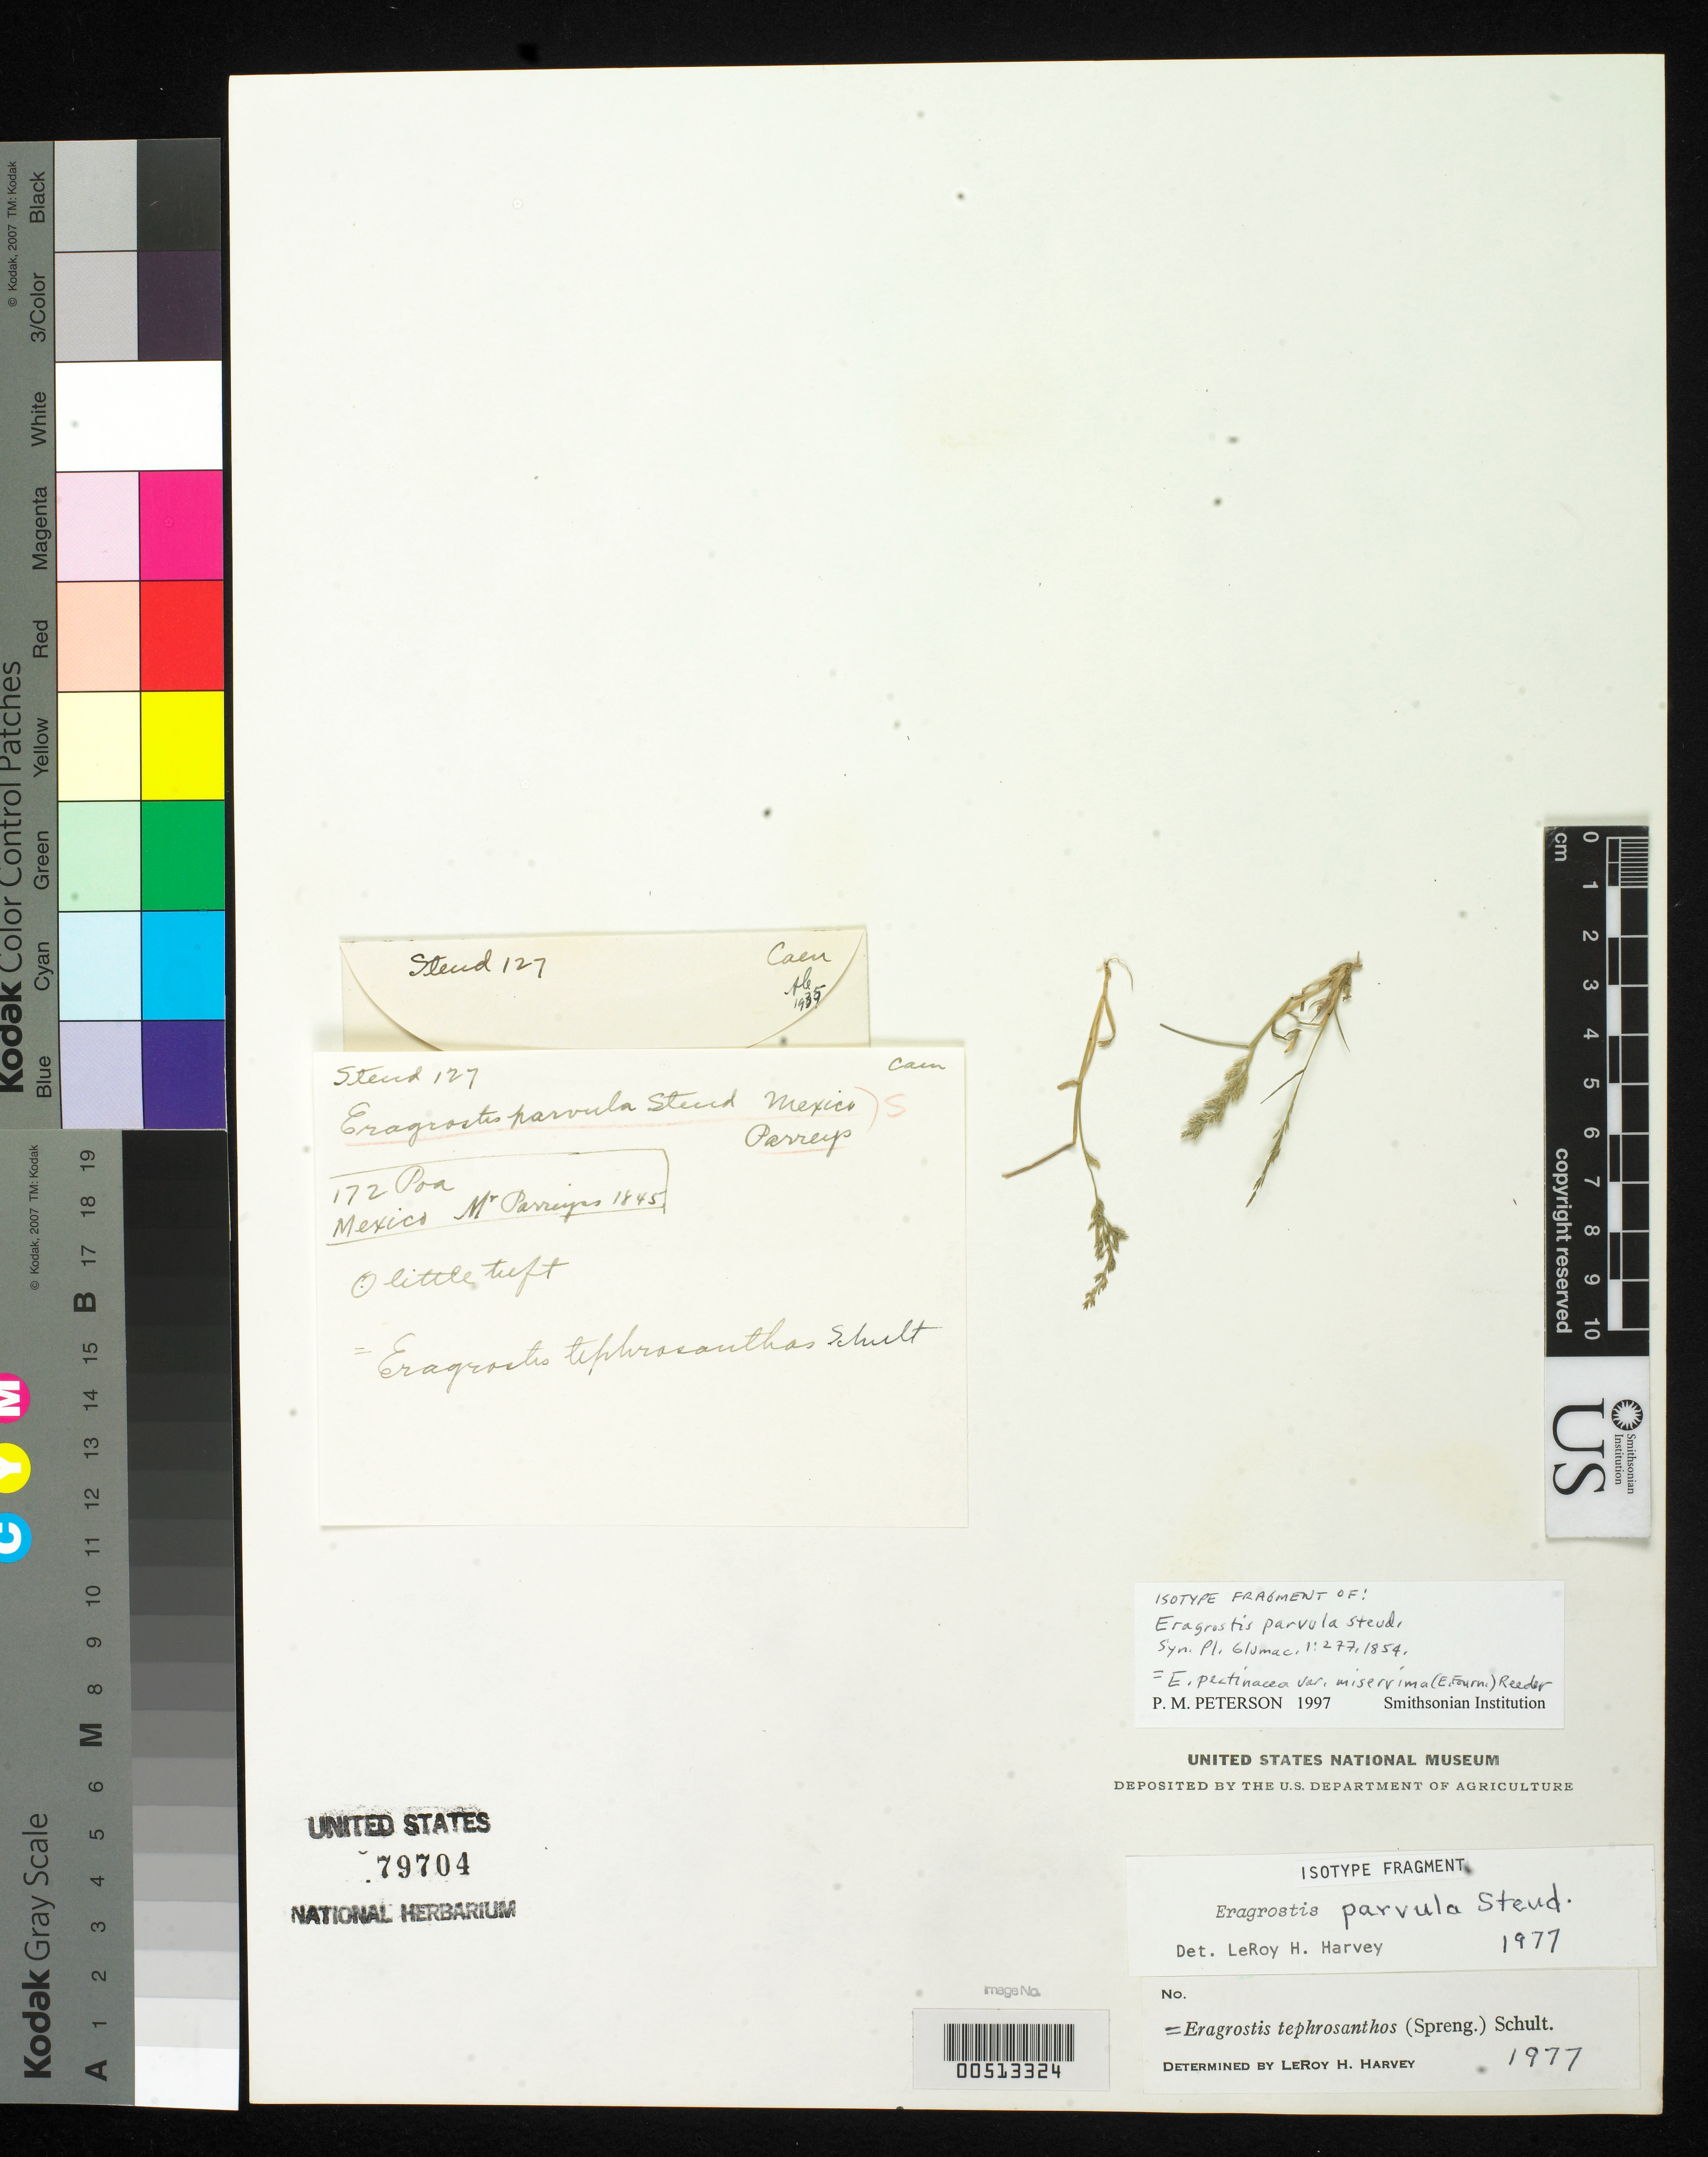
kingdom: Plantae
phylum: Tracheophyta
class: Liliopsida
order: Poales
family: Poaceae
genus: Eragrostis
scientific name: Eragrostis parvula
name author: Steud.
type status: Type Fragment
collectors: E. G. von Steudel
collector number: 127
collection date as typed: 1845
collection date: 1845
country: Mexico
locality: M. Parreyss.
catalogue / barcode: US 79704